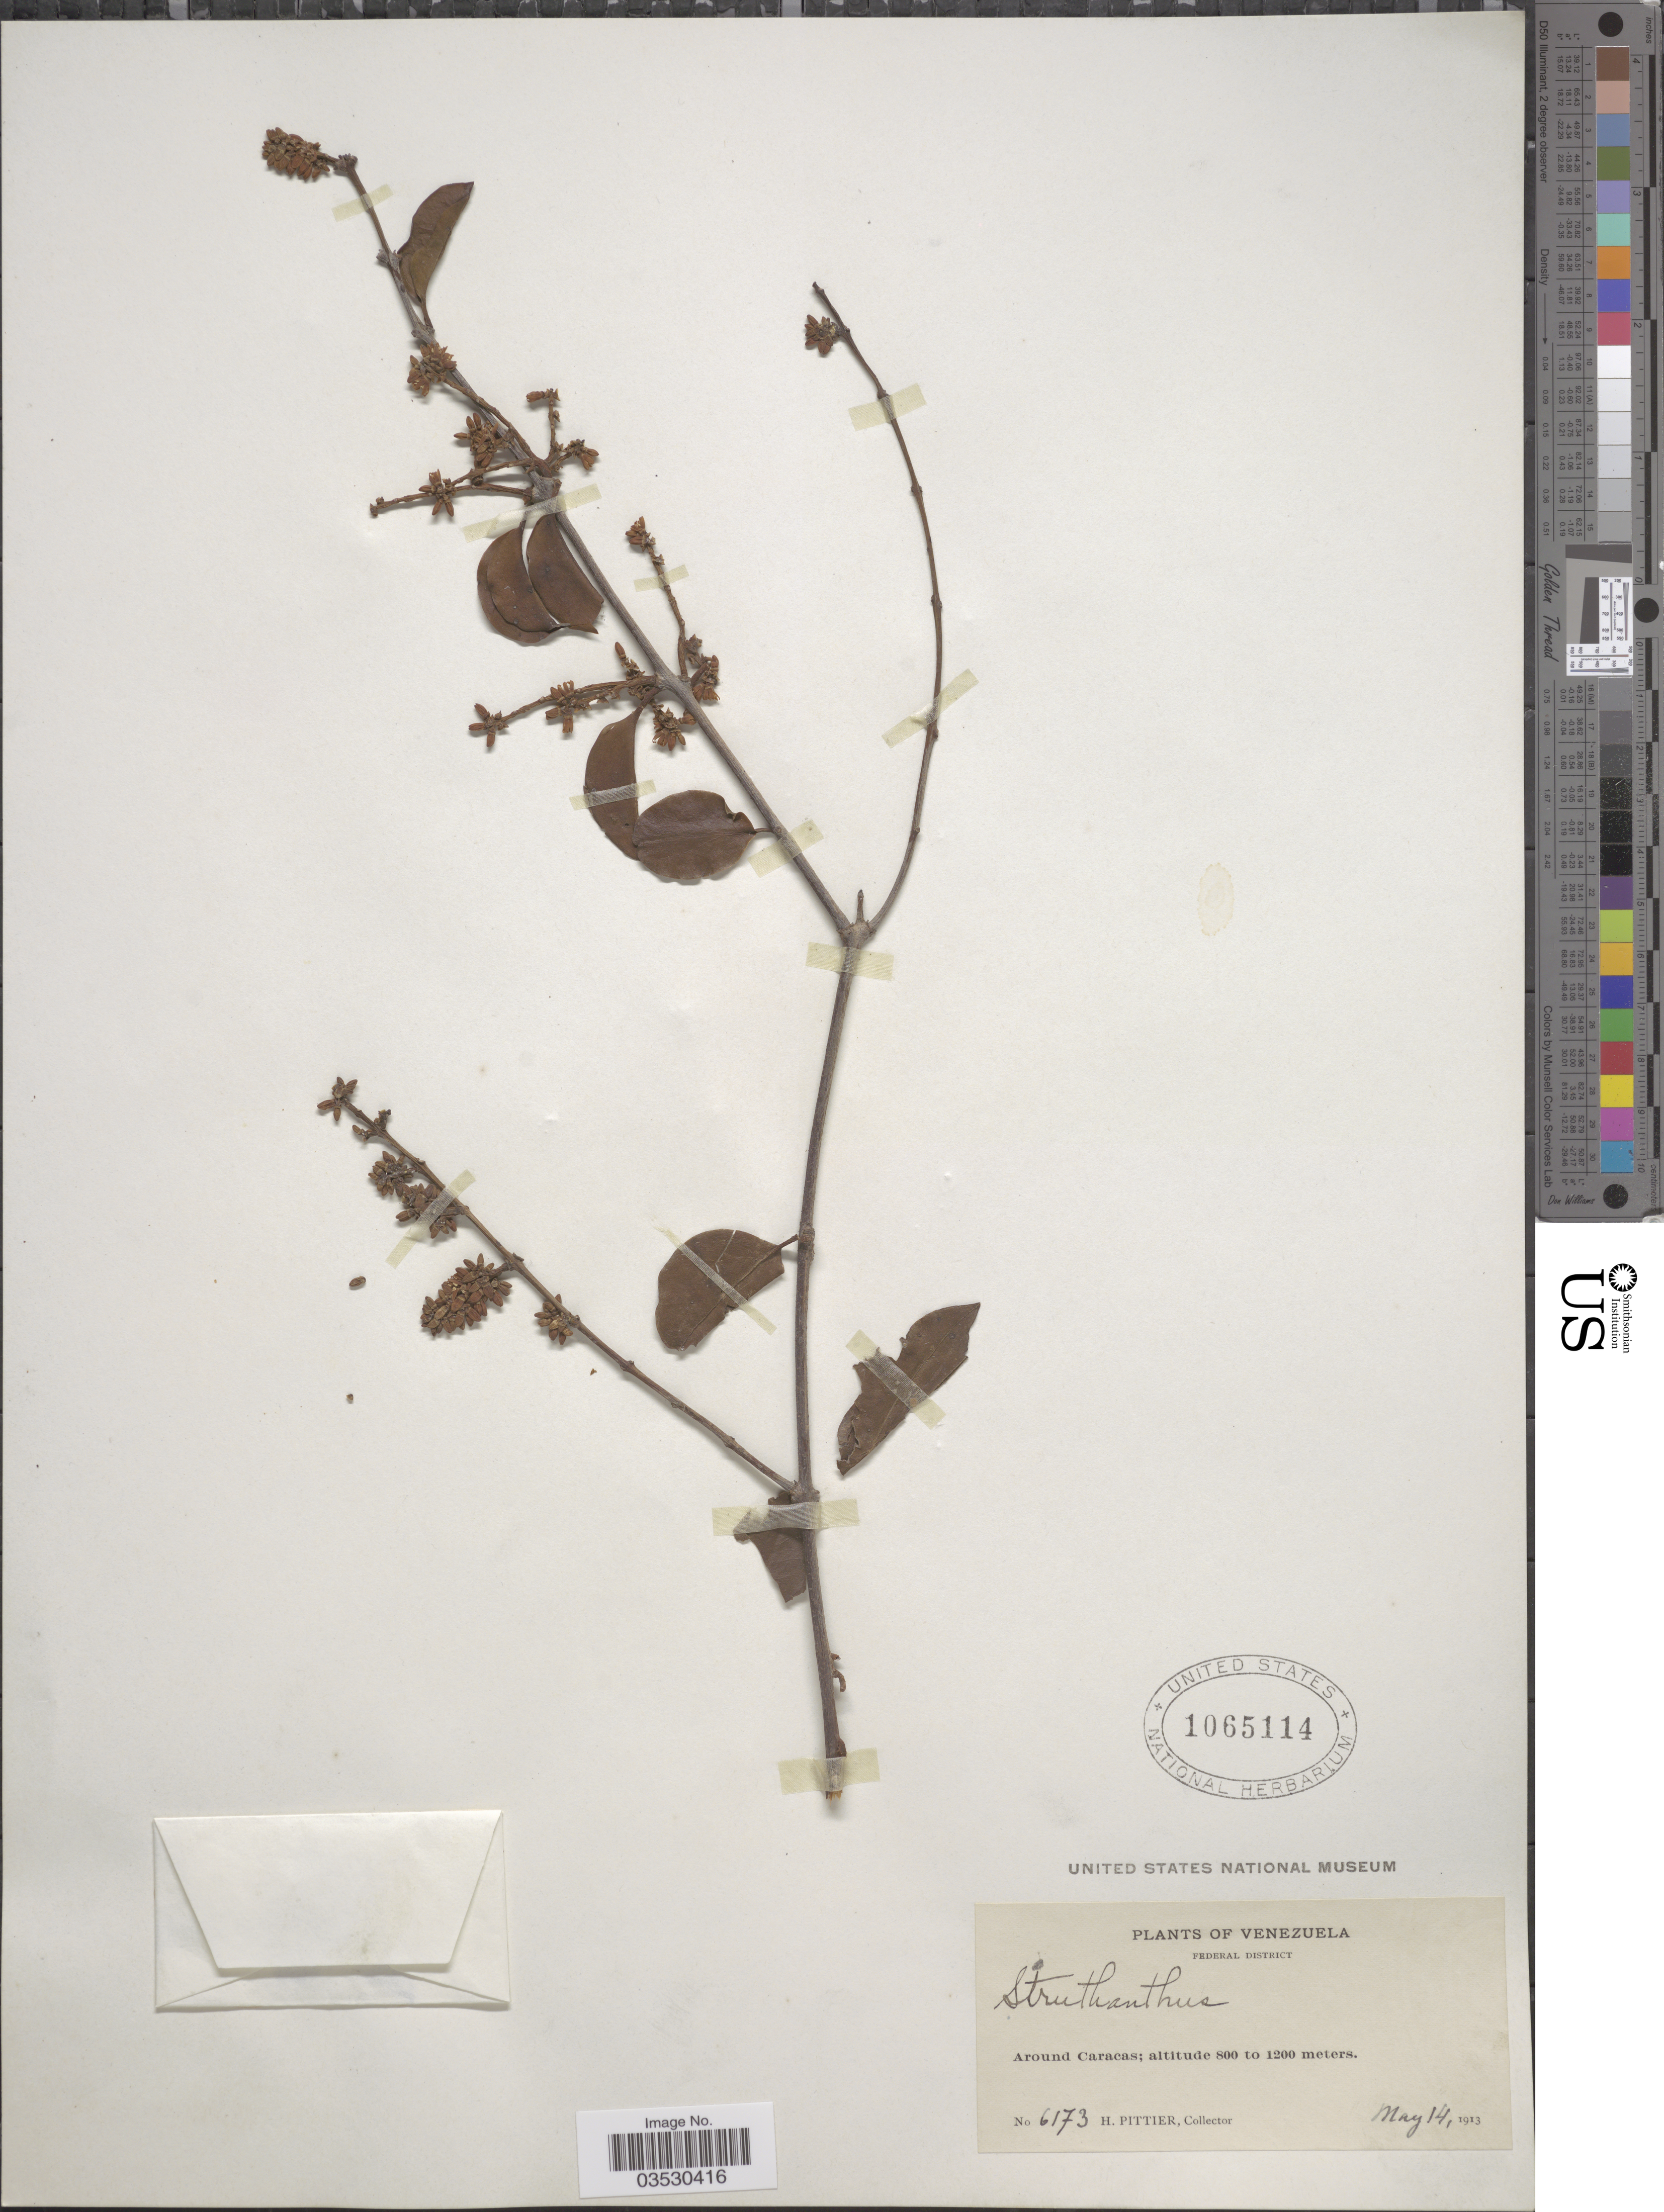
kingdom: Plantae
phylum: Tracheophyta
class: Magnoliopsida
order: Santalales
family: Loranthaceae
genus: Struthanthus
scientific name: Struthanthus orinocensis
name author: (Spreng.) G. Don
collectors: H. F. Pittier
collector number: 6173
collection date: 1913-05-14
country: Venezuela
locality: Federal District. Around Caracas.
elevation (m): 800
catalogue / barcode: US 1065114